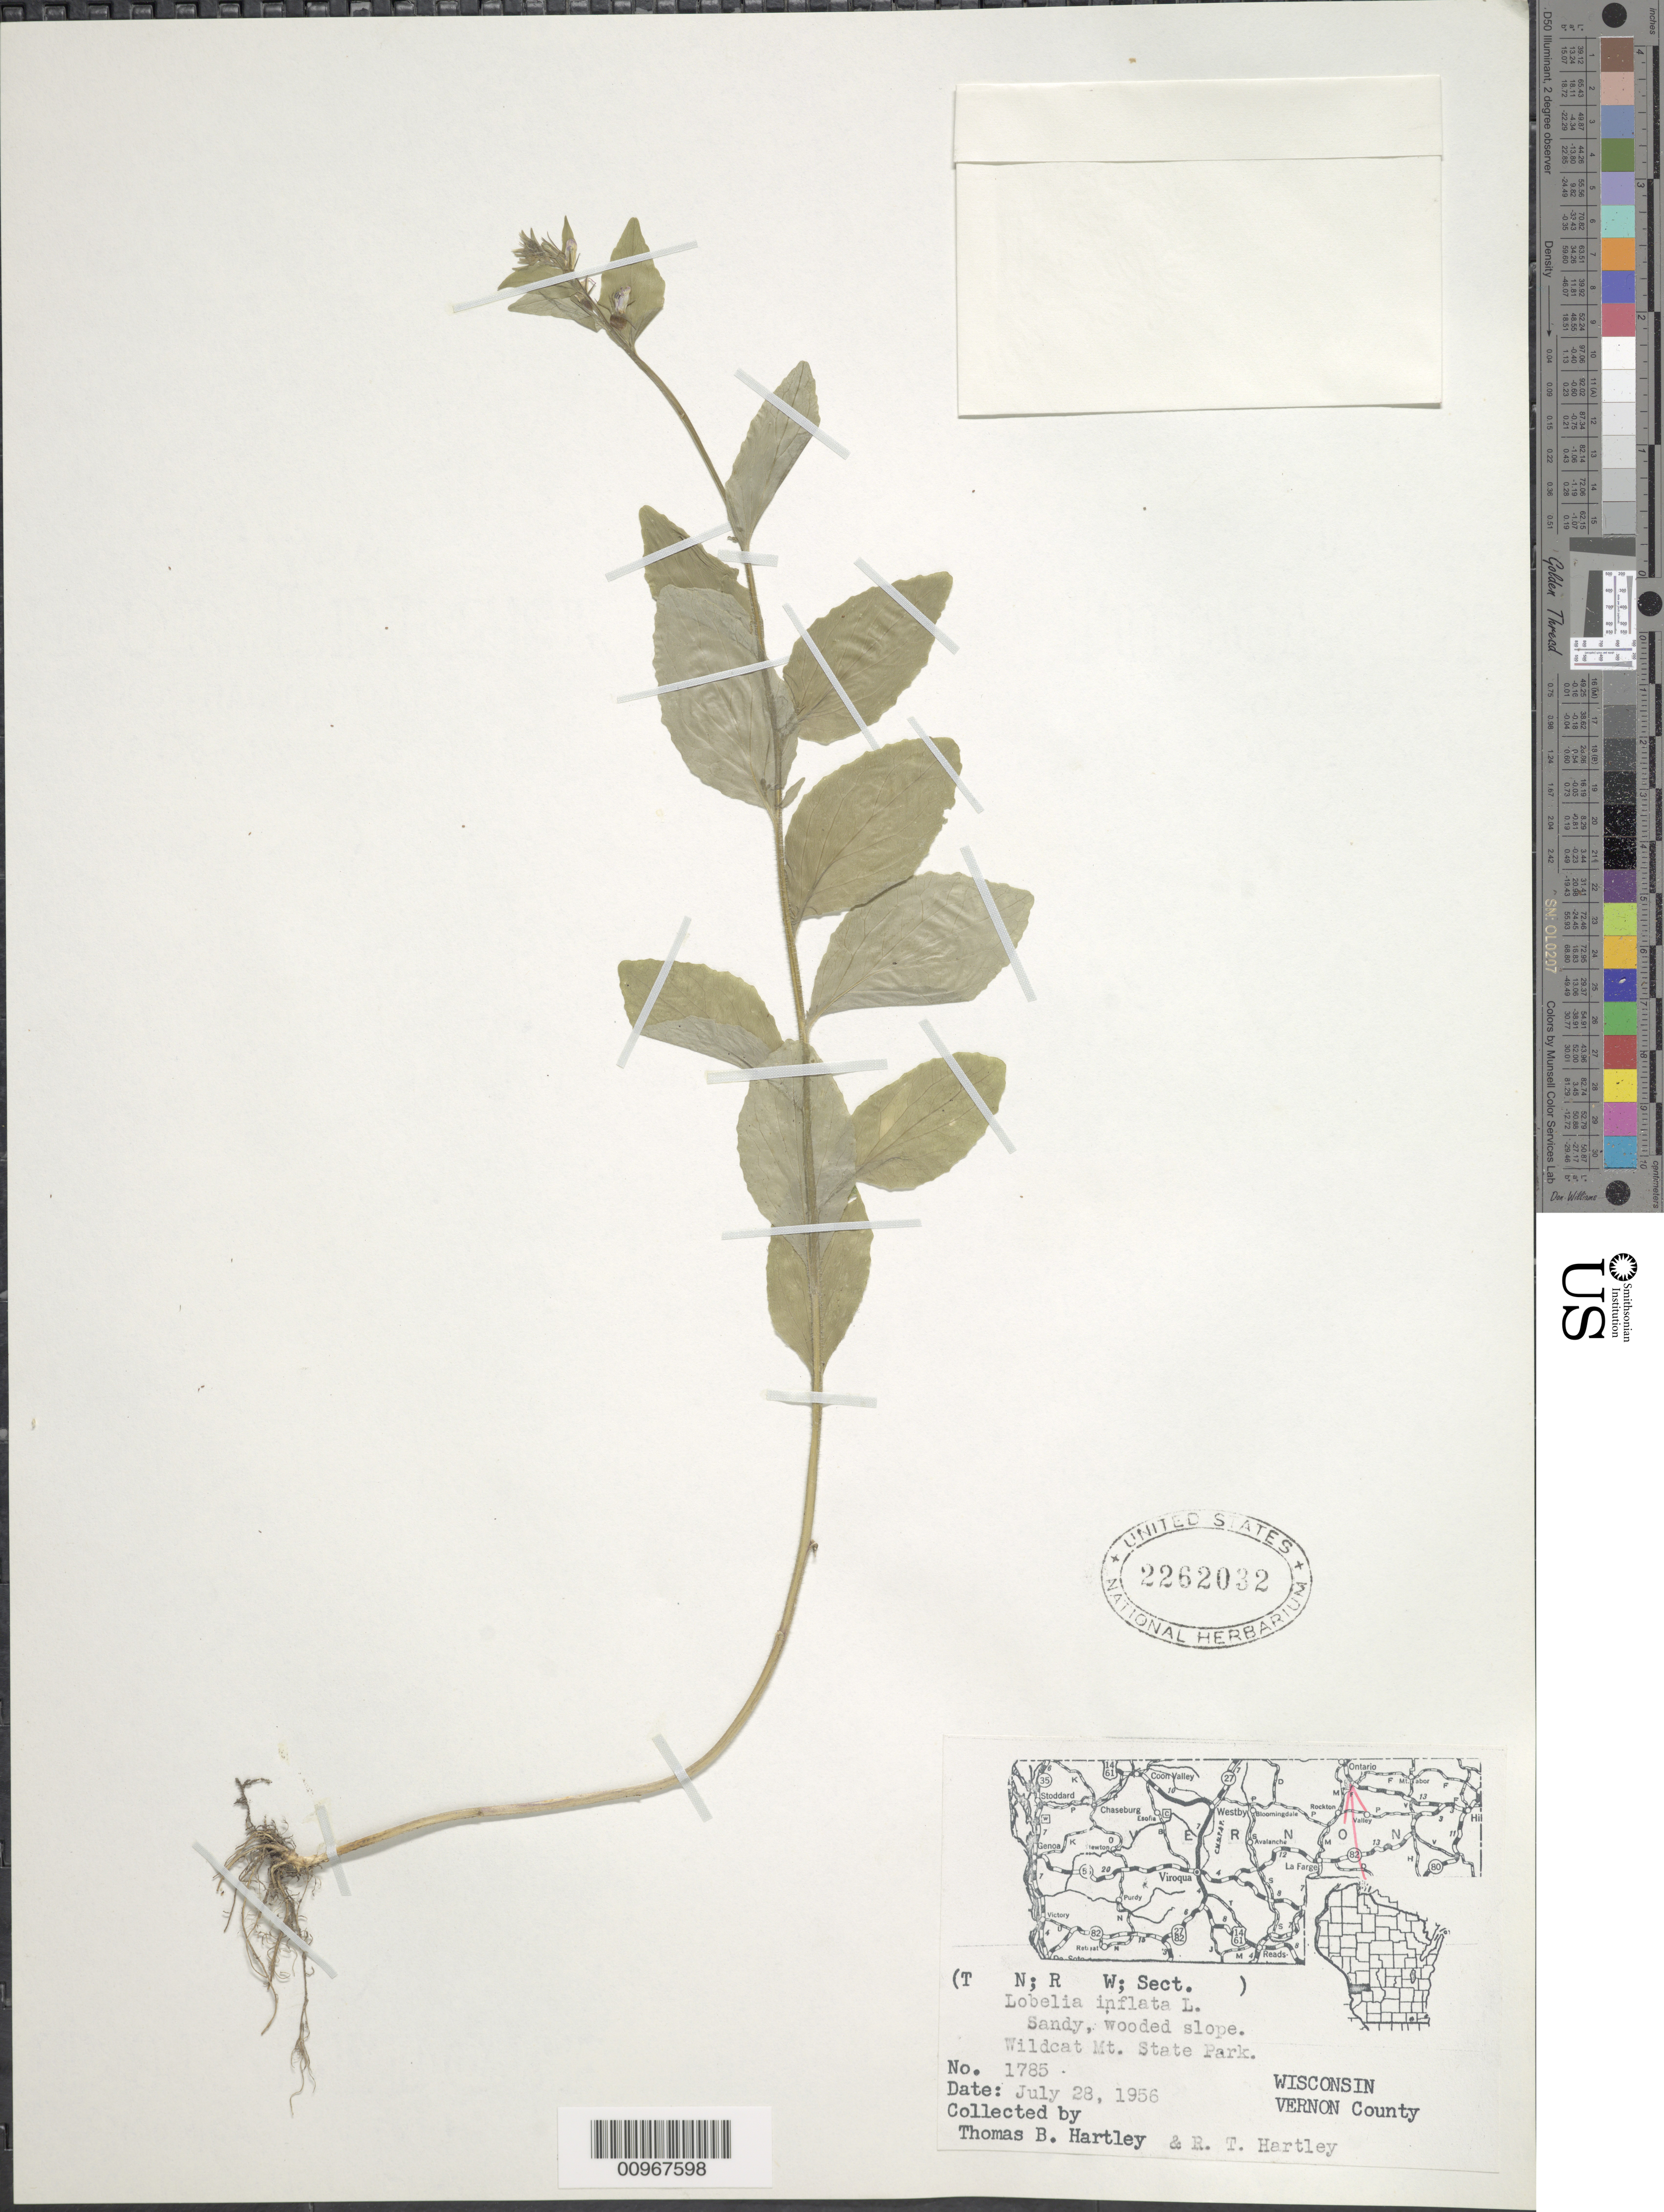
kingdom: Plantae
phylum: Tracheophyta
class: Magnoliopsida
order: Asterales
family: Campanulaceae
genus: Lobelia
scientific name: Lobelia inflata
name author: L.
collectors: T. B. Hartley & R. T. Hartley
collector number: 1758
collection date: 1956-07-28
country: United States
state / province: Wisconsin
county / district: Vernon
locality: Wildcat Mountain State Park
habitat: sandy, wooded slope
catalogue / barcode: US 2262032